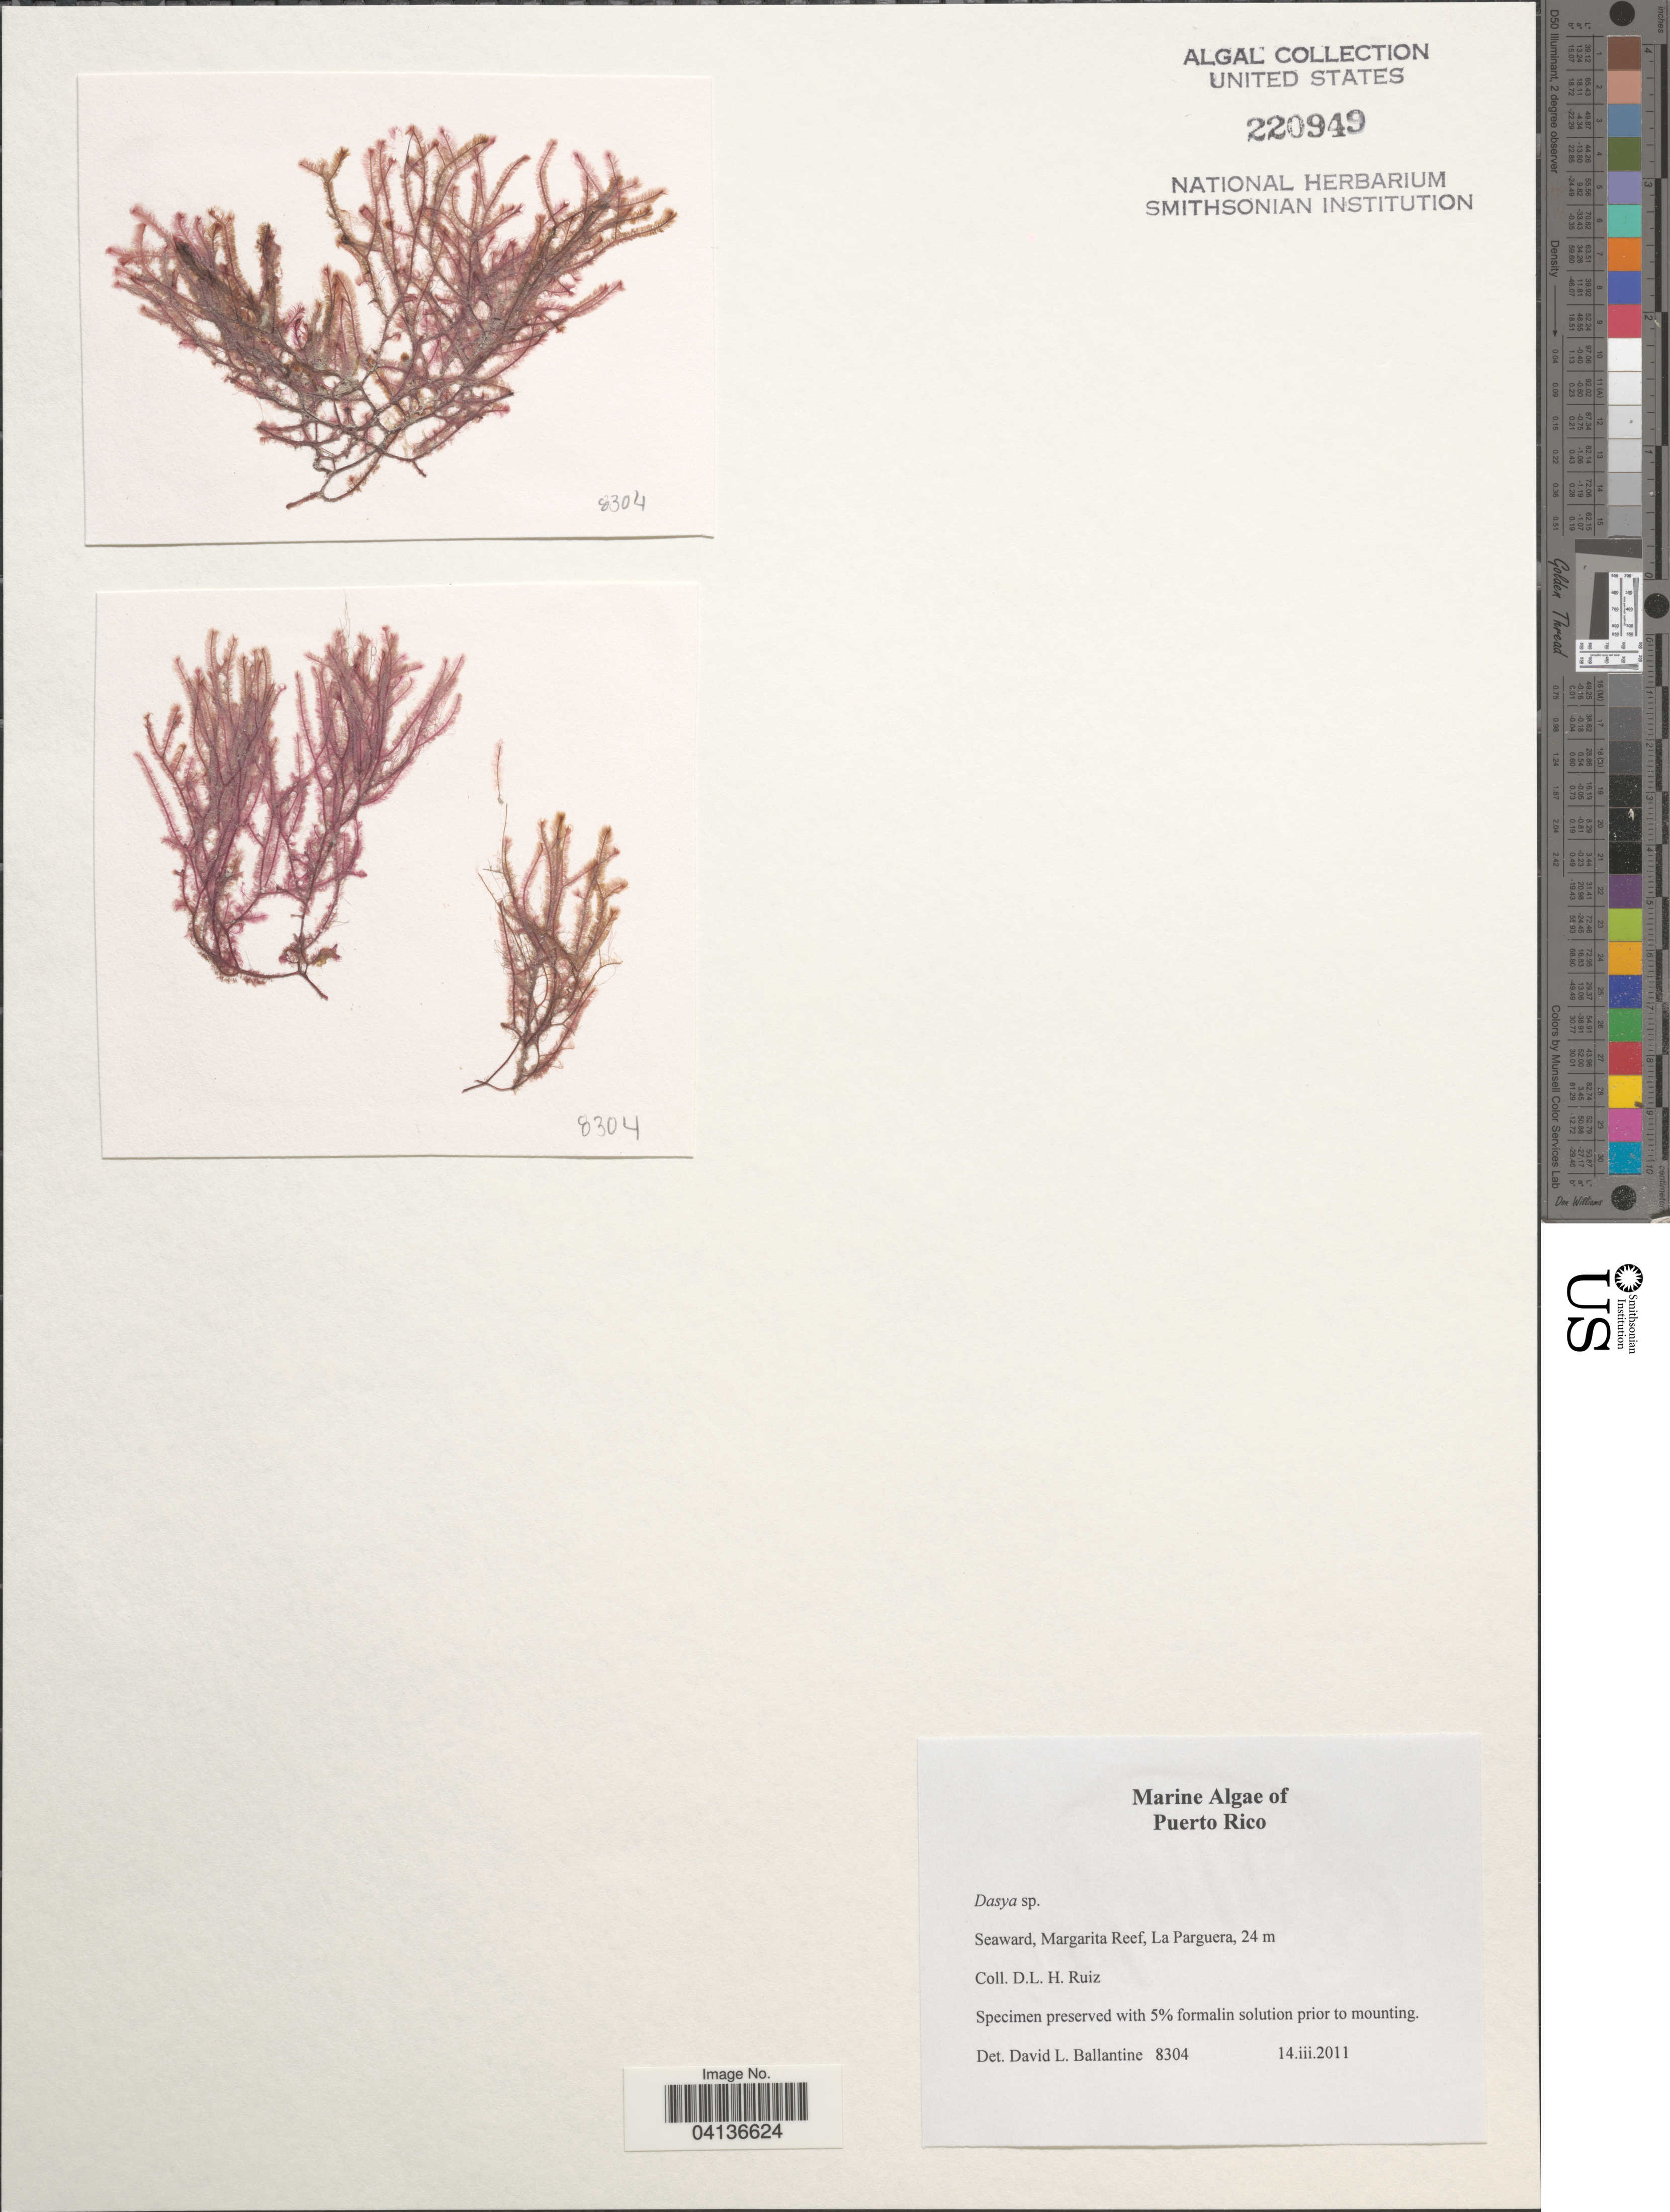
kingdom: Plantae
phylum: Rhodophyta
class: Florideophyceae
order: Ceramiales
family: Dasyaceae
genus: Dasya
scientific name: Dasya sp.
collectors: D.L. Ballantine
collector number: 8304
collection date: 2011-03-14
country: Puerto Rico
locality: Seaward, Margarita Reef, La Parguera.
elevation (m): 24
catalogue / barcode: US 220949